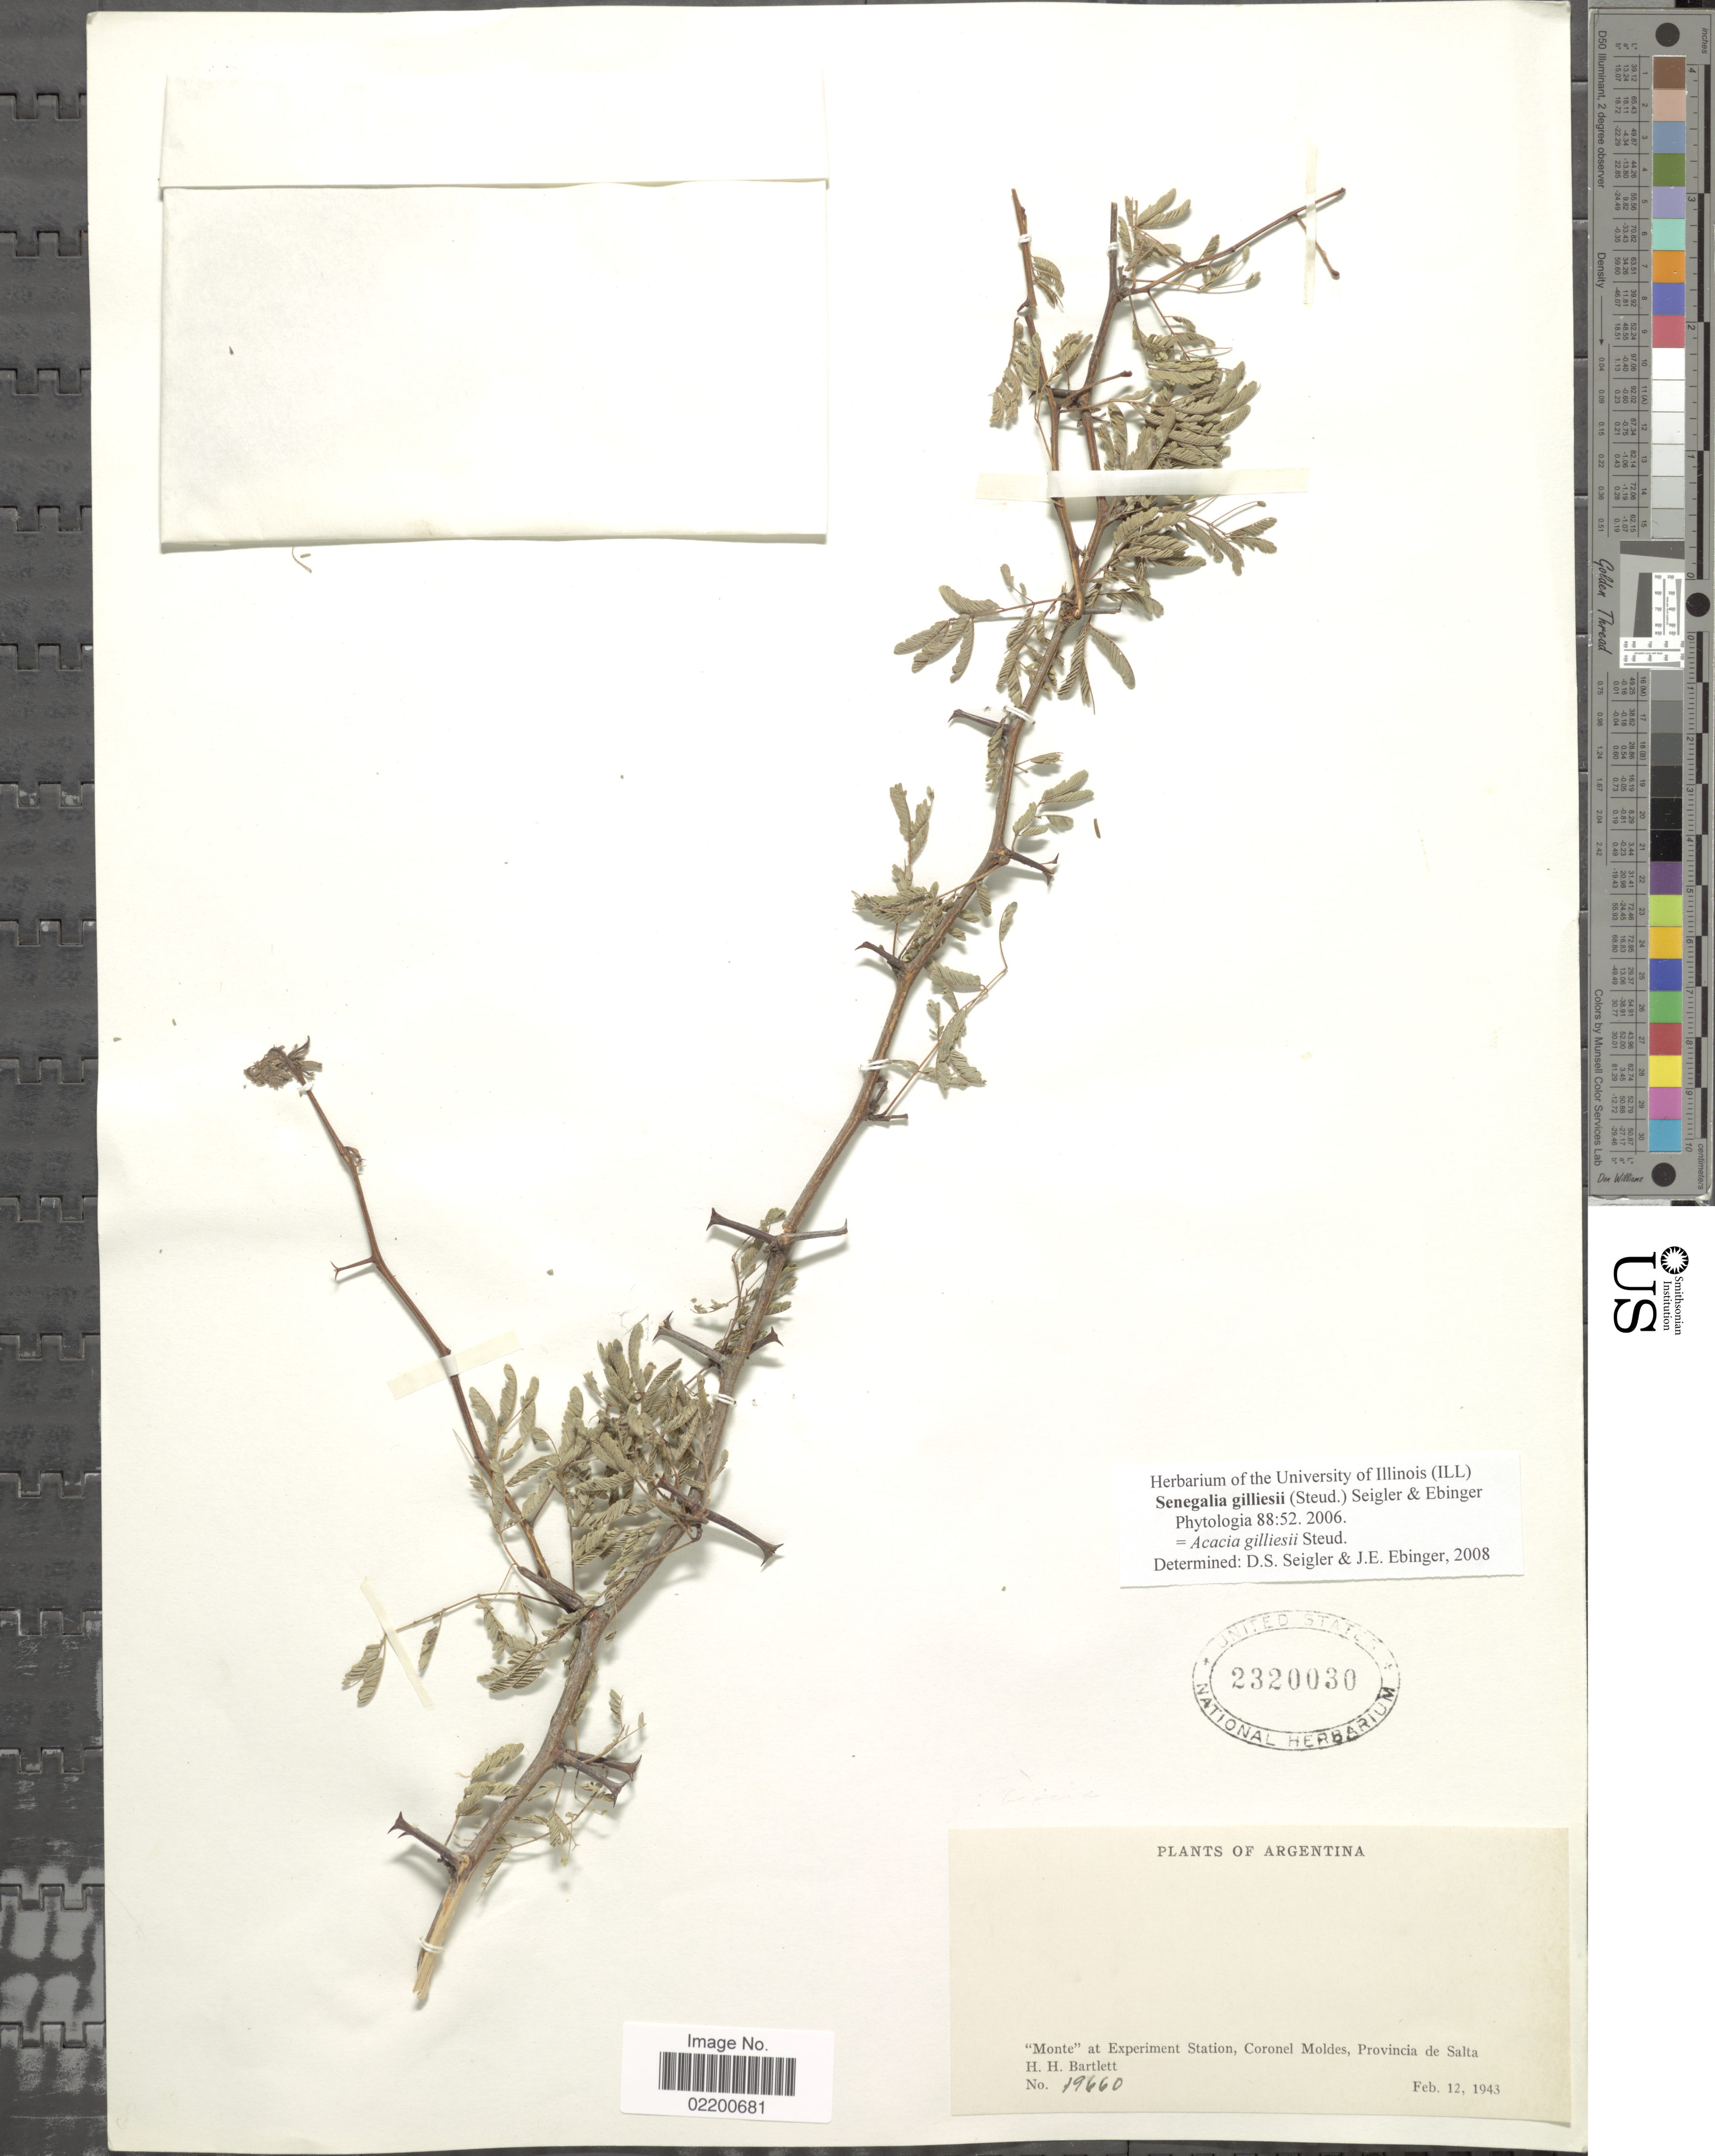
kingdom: Plantae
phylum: Tracheophyta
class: Magnoliopsida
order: Fabales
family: Fabaceae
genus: Senegalia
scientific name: Senegalia gilliesii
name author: (Steud.) Seigler & Ebinger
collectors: H. H. Bartlett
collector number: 19660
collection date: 1943-02-12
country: Argentina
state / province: Salta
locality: Monte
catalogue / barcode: US 2320030